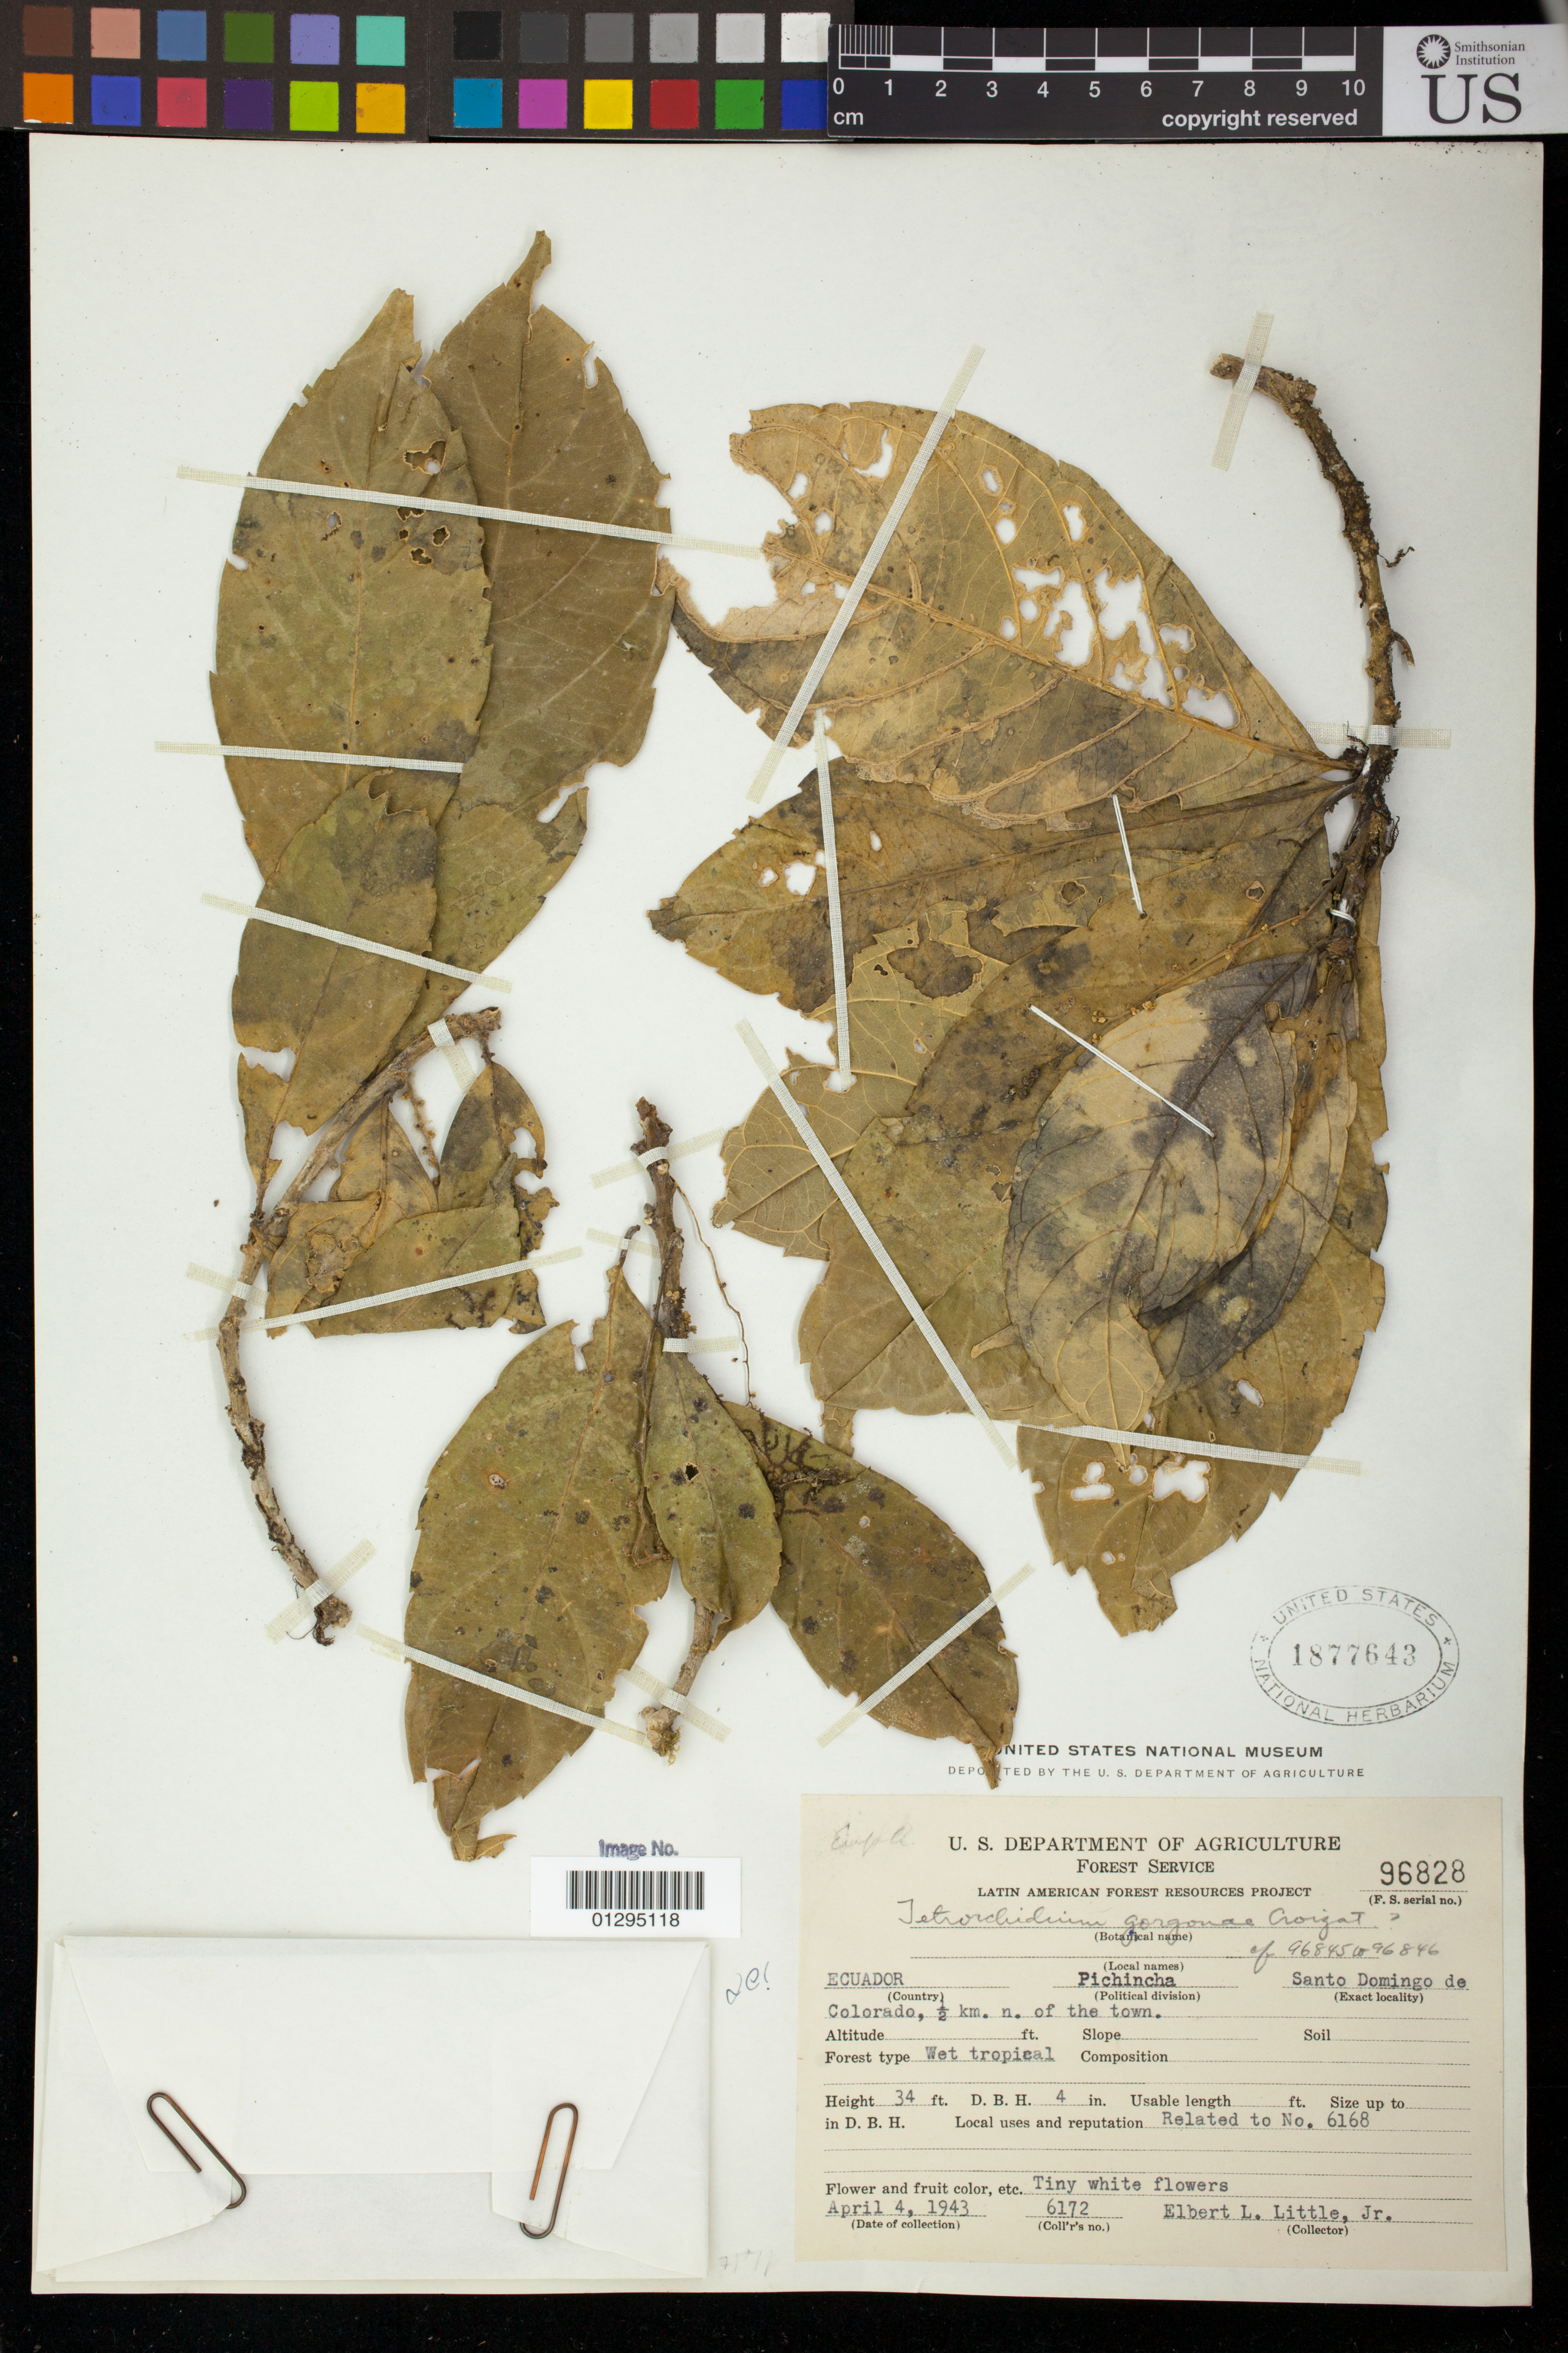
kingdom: Plantae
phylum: Tracheophyta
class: Magnoliopsida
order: Malpighiales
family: Euphorbiaceae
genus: Tetrorchidium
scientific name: Tetrorchidium gorgonae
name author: Croizat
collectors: E. L. Little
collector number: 6172 / F.S. 96828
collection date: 1943-04-04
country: Ecuador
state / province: Pichincha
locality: Santo Domingo de Colorado, 1/2 km. n. of the town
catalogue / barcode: US 1877643